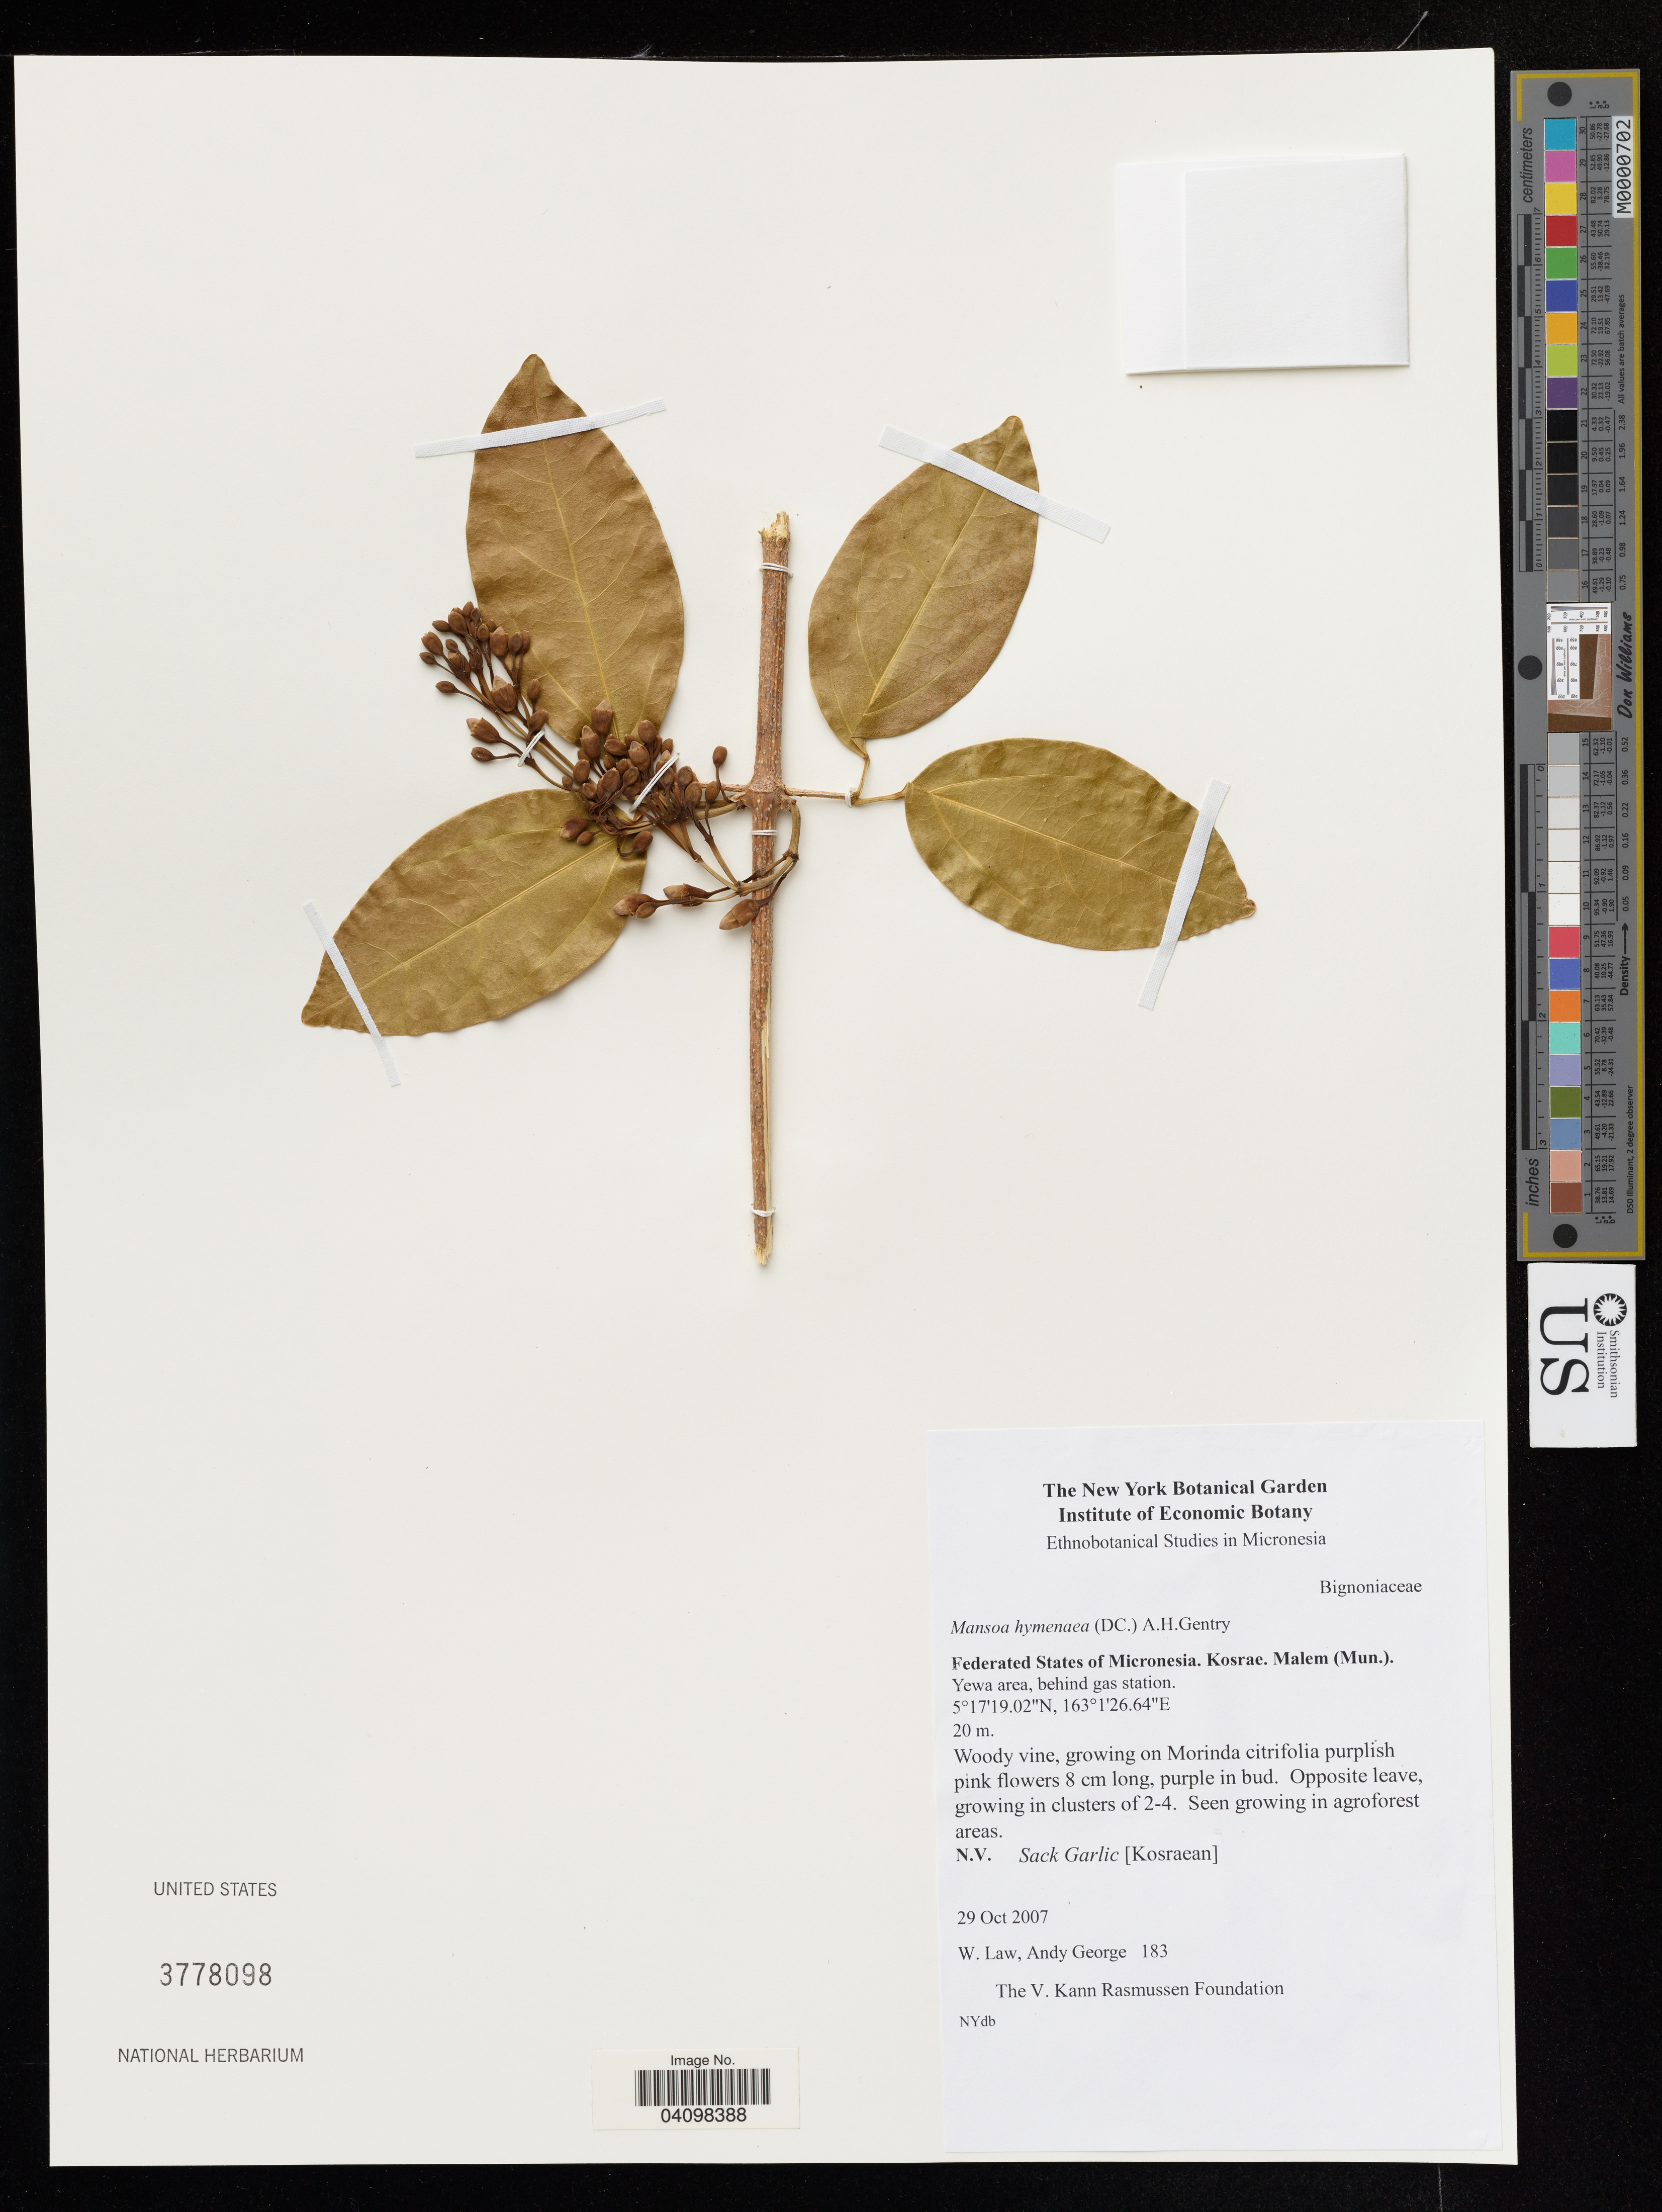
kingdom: Plantae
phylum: Tracheophyta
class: Magnoliopsida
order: Lamiales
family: Bignoniaceae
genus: Mansoa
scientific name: Mansoa hymenaea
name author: (DC.) A.H. Gentry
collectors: W. Law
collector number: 183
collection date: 2007-10-29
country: Micronesia, Federated States of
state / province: Kosrae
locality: Malem (Mun.). Yewa area, behind gas station.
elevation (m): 20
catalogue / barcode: US 3778098